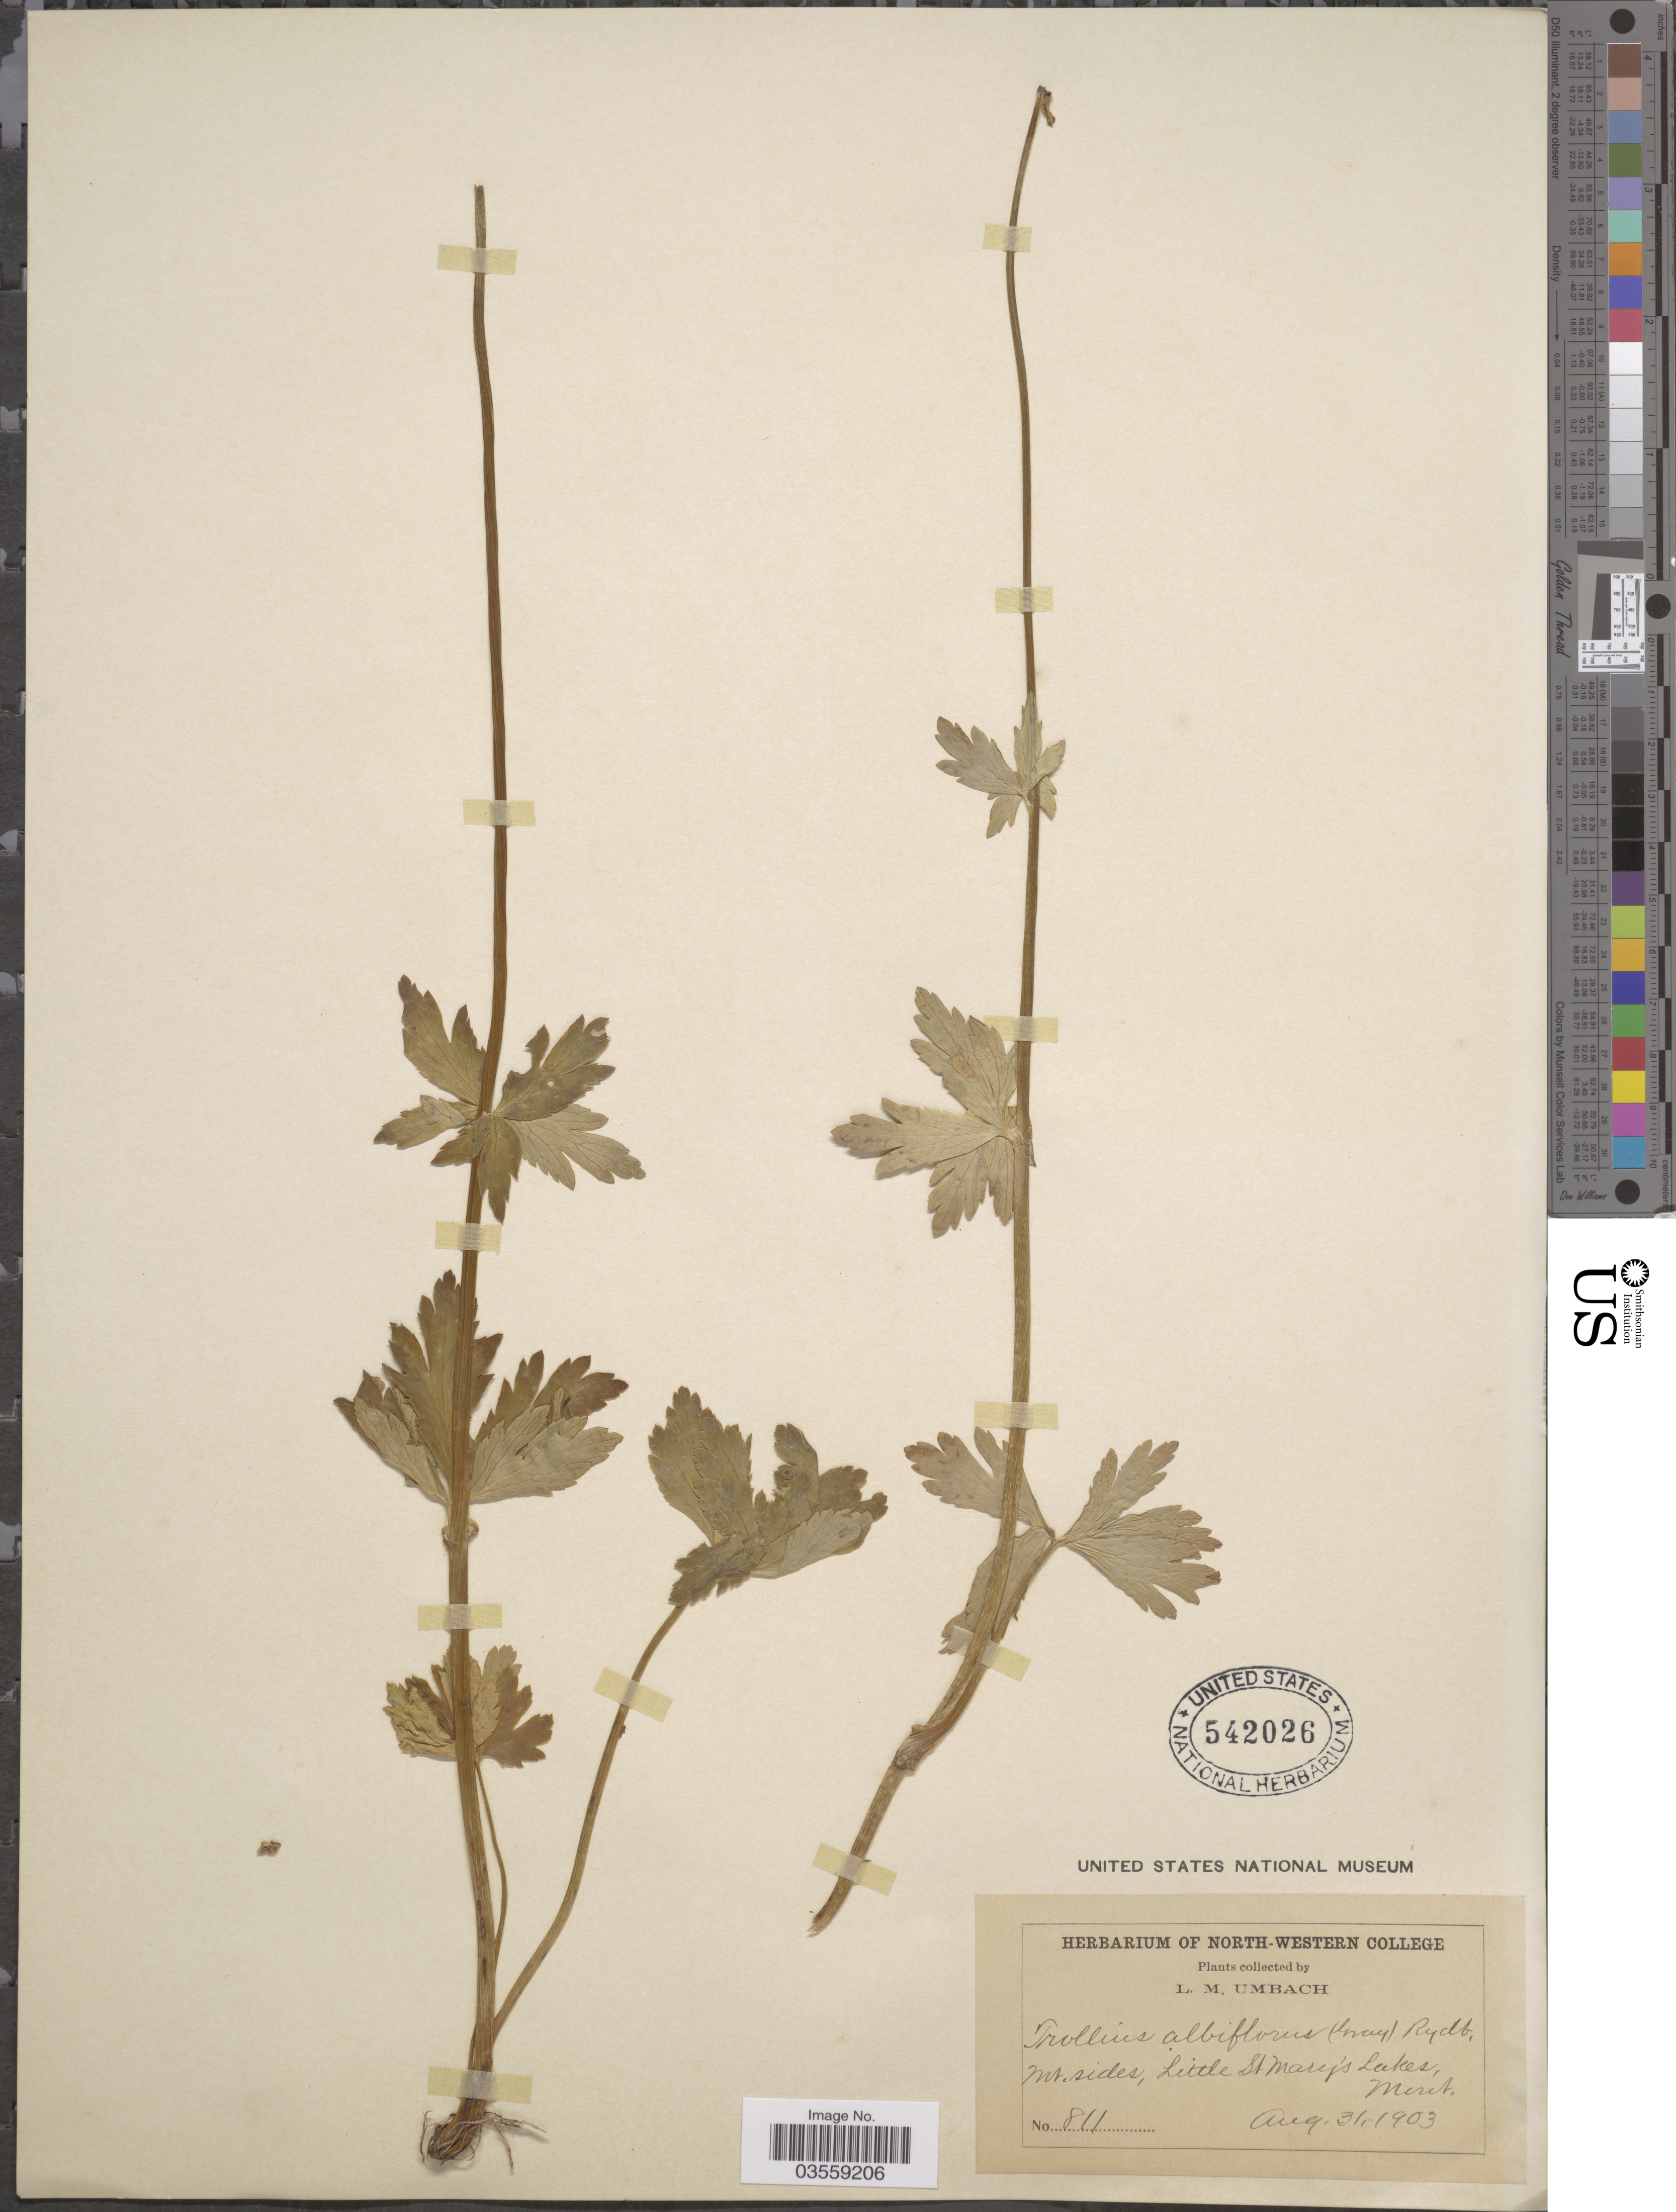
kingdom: Plantae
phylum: Tracheophyta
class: Magnoliopsida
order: Ranunculales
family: Ranunculaceae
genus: Trollius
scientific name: Trollius laxus var. albiflorus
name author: A. Gray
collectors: L. M. Umbach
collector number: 811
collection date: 1903-08-31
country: United States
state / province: Montana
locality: Mt. sides, Little St. Mary's Lakes.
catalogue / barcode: US 542026